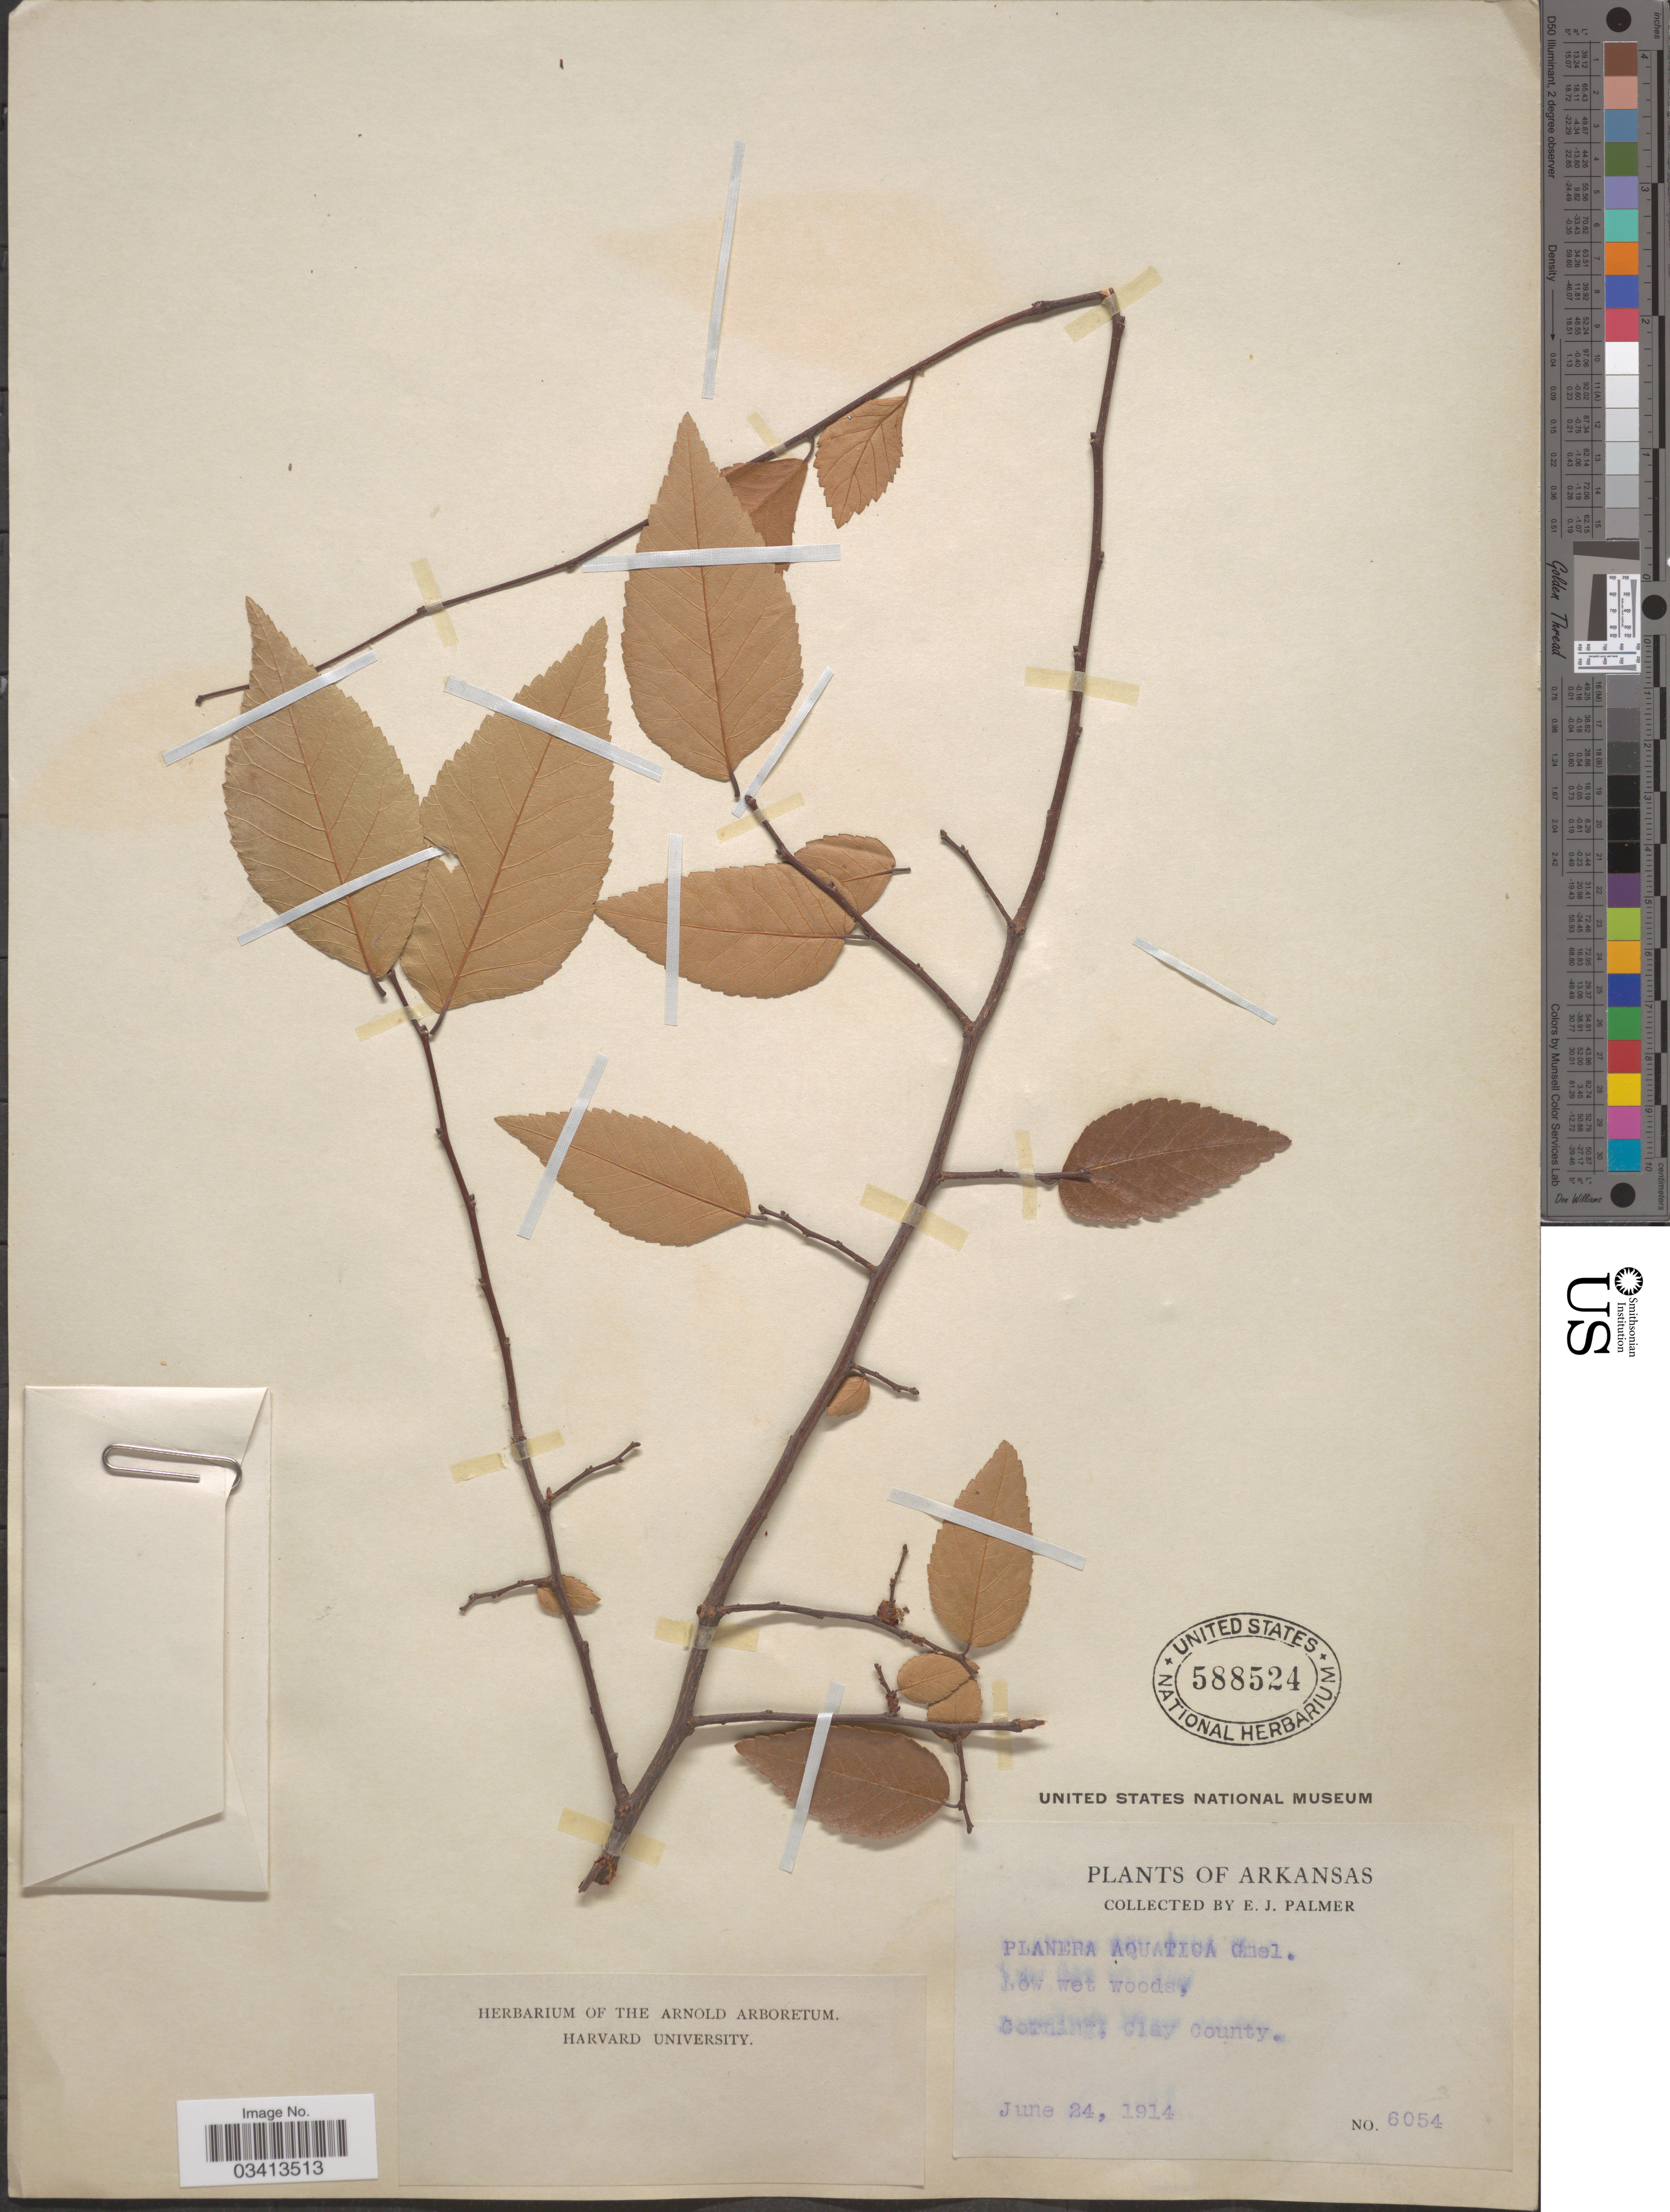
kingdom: Plantae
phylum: Tracheophyta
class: Magnoliopsida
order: Rosales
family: Ulmaceae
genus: Planera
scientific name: Planera aquatica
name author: J.F. Gmel.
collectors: E. J. Palmer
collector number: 6054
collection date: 1914-06-24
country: United States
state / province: Arkansas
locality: Corning, Clay County.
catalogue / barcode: US 588524